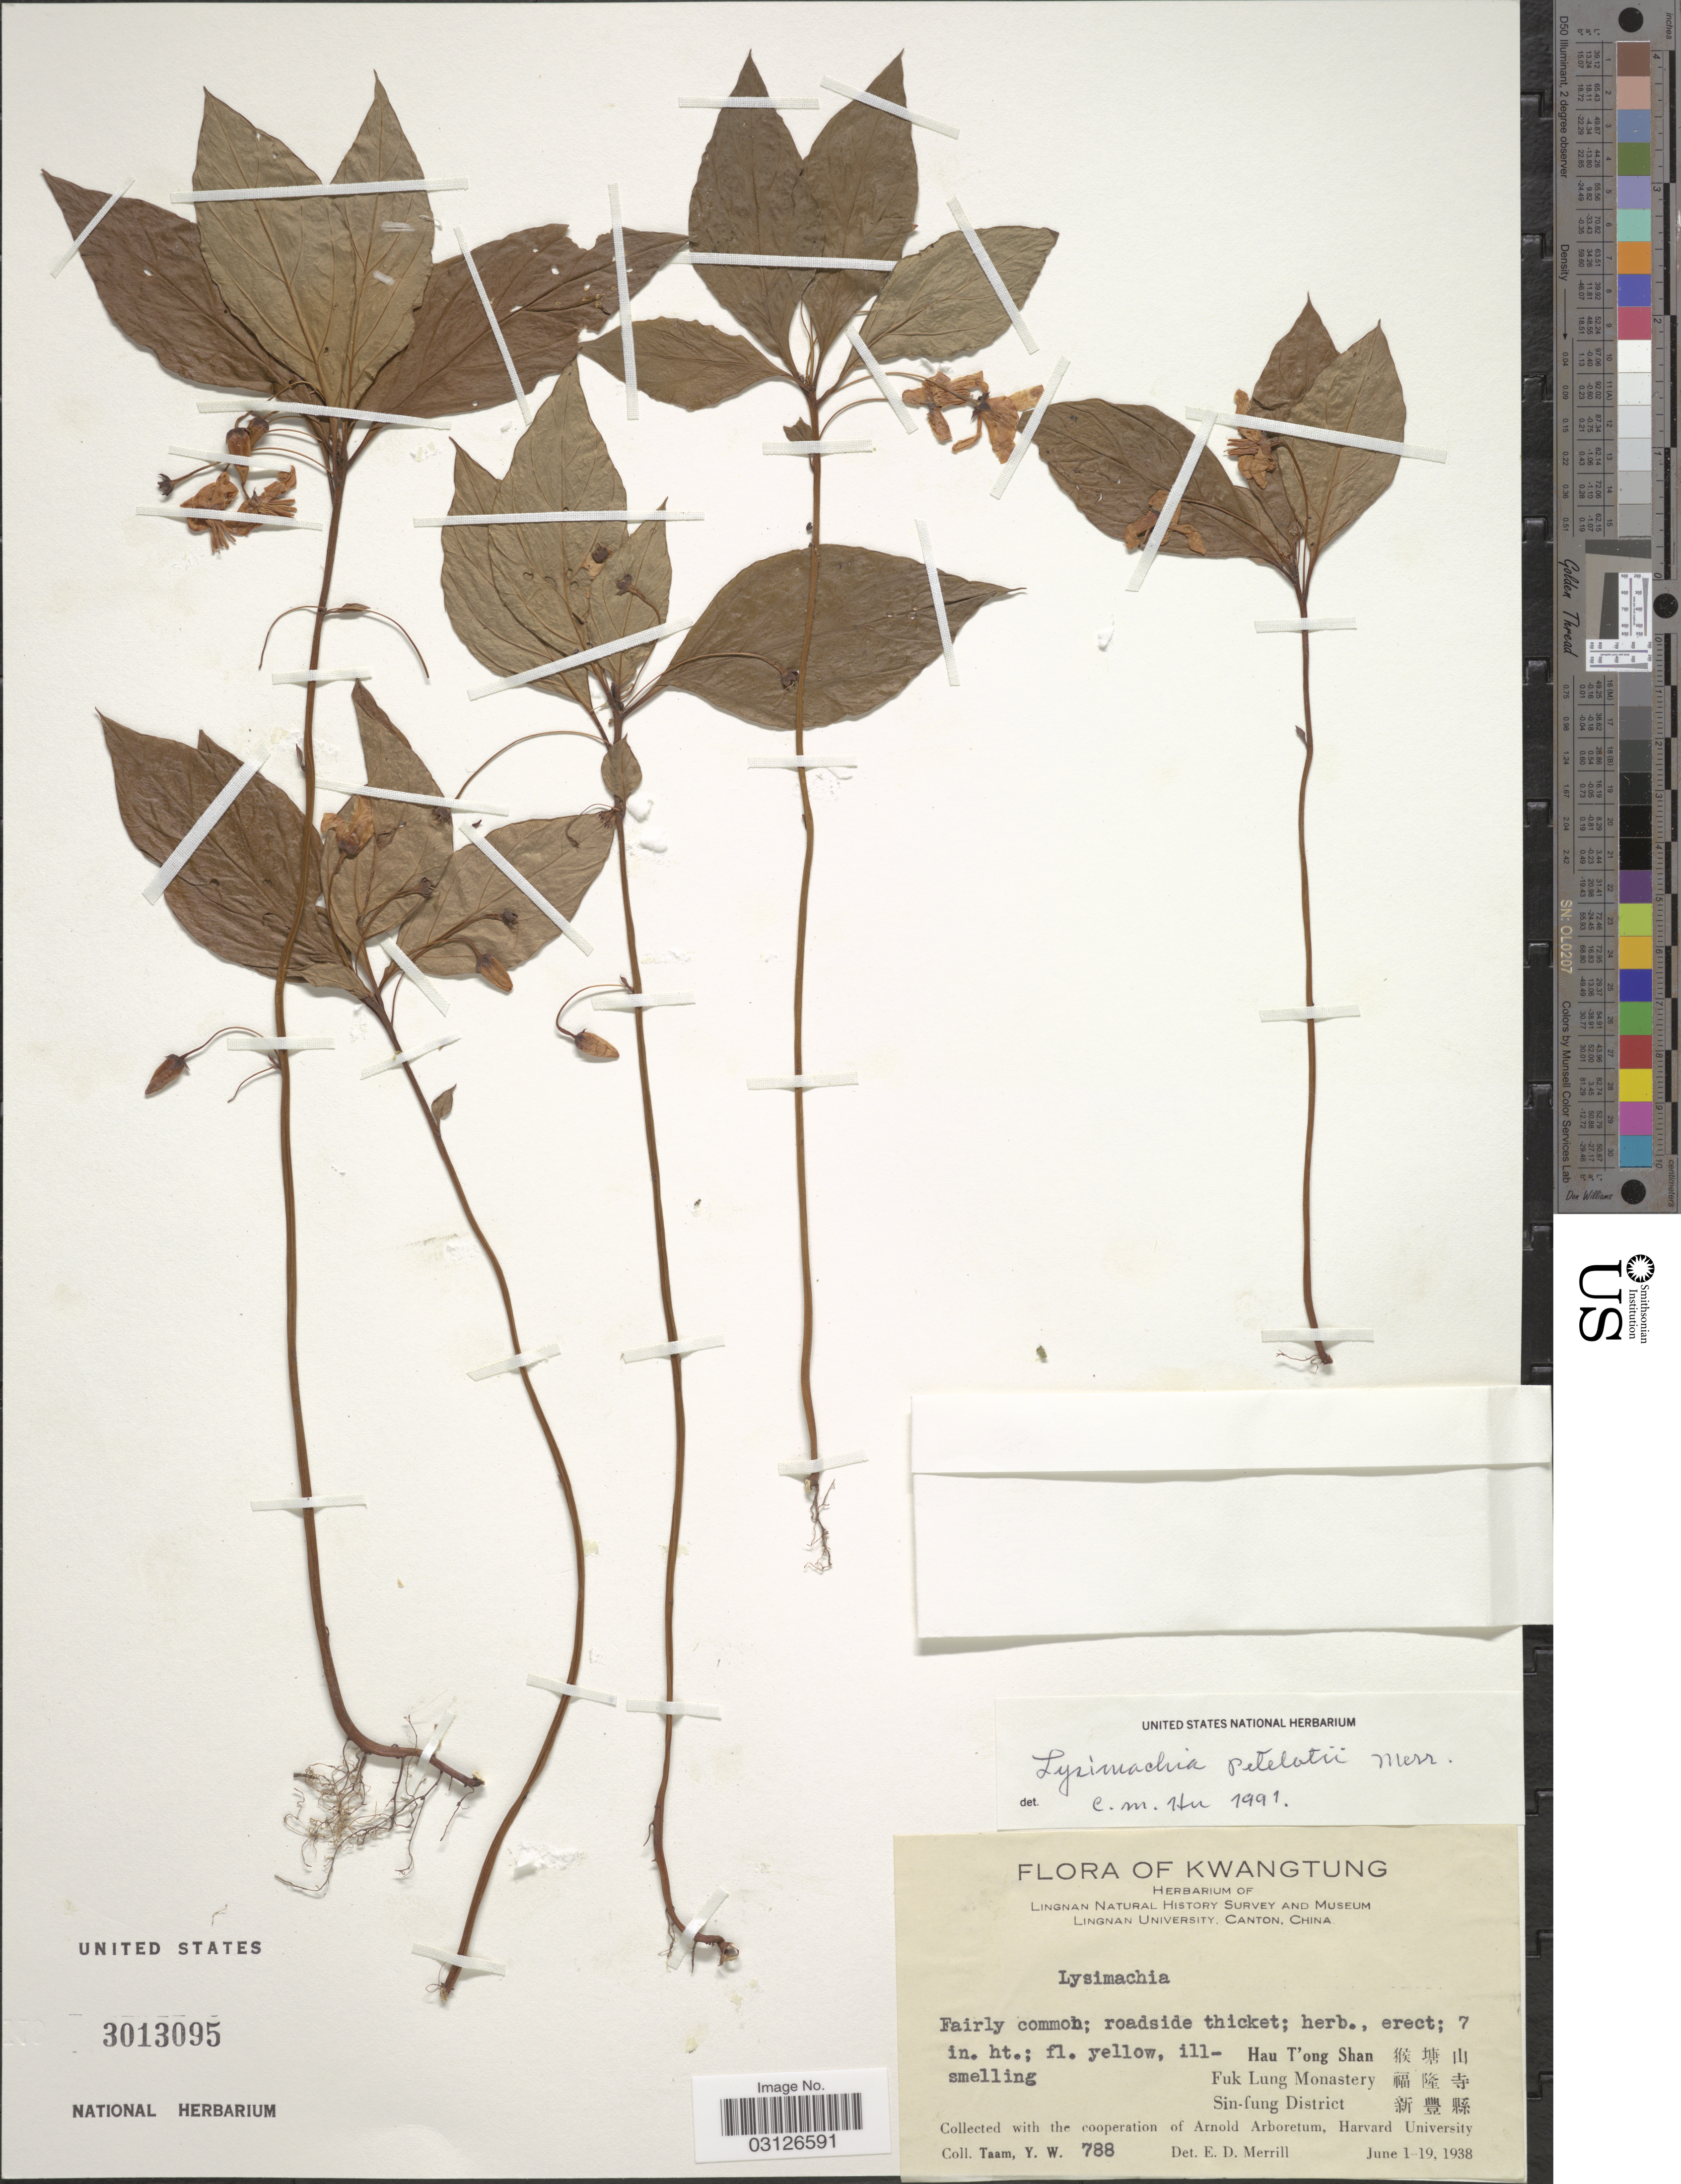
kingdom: Plantae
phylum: Tracheophyta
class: Magnoliopsida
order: Ericales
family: Primulaceae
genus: Lysimachia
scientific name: Lysimachia petelotii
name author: Merr.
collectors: Y. W. Taam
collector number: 788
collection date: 1938-06-01/1938-06-19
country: China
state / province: Guangdong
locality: Kwatung.Hau T'ong Shan Fuk Lung Monastery Sin-fung District .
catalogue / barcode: US 3013095